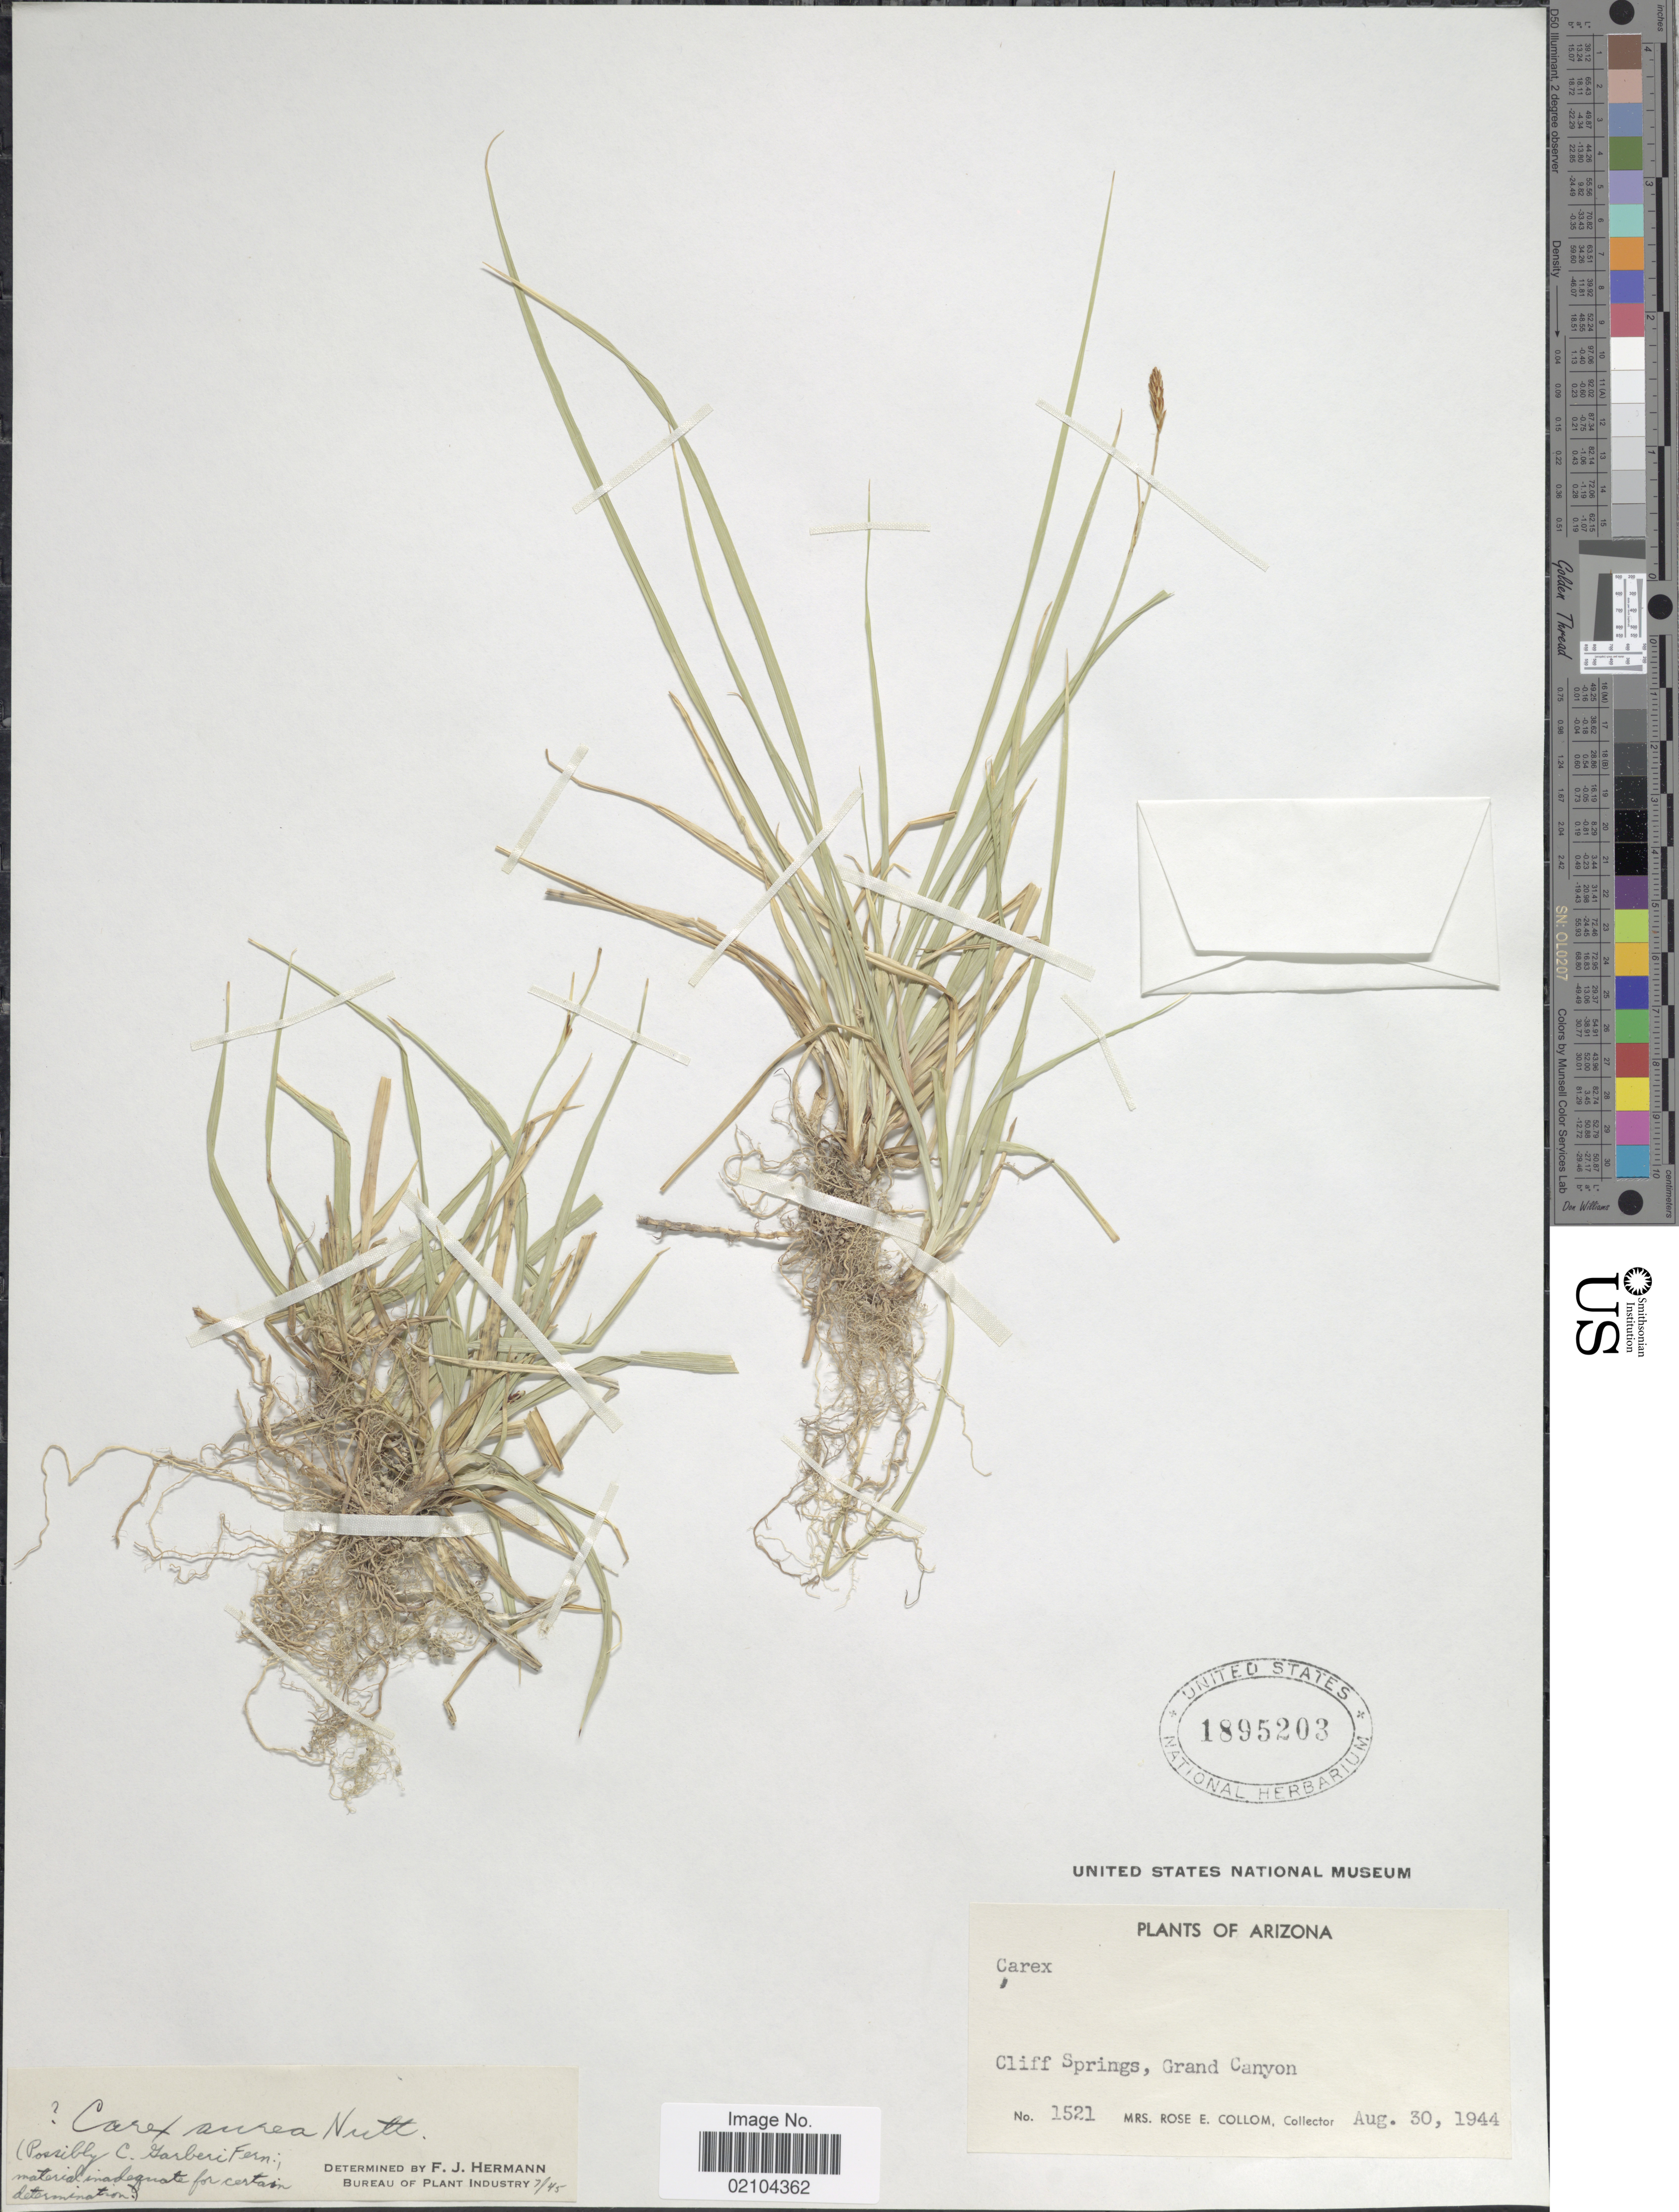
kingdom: Plantae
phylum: Tracheophyta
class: Liliopsida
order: Poales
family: Cyperaceae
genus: Carex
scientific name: Carex aurea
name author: Nutt.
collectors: R. E. Collom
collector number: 1521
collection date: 1944-08-30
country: United States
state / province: Arizona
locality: Cliff Springs, Grand Canyon.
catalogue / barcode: US 1895203